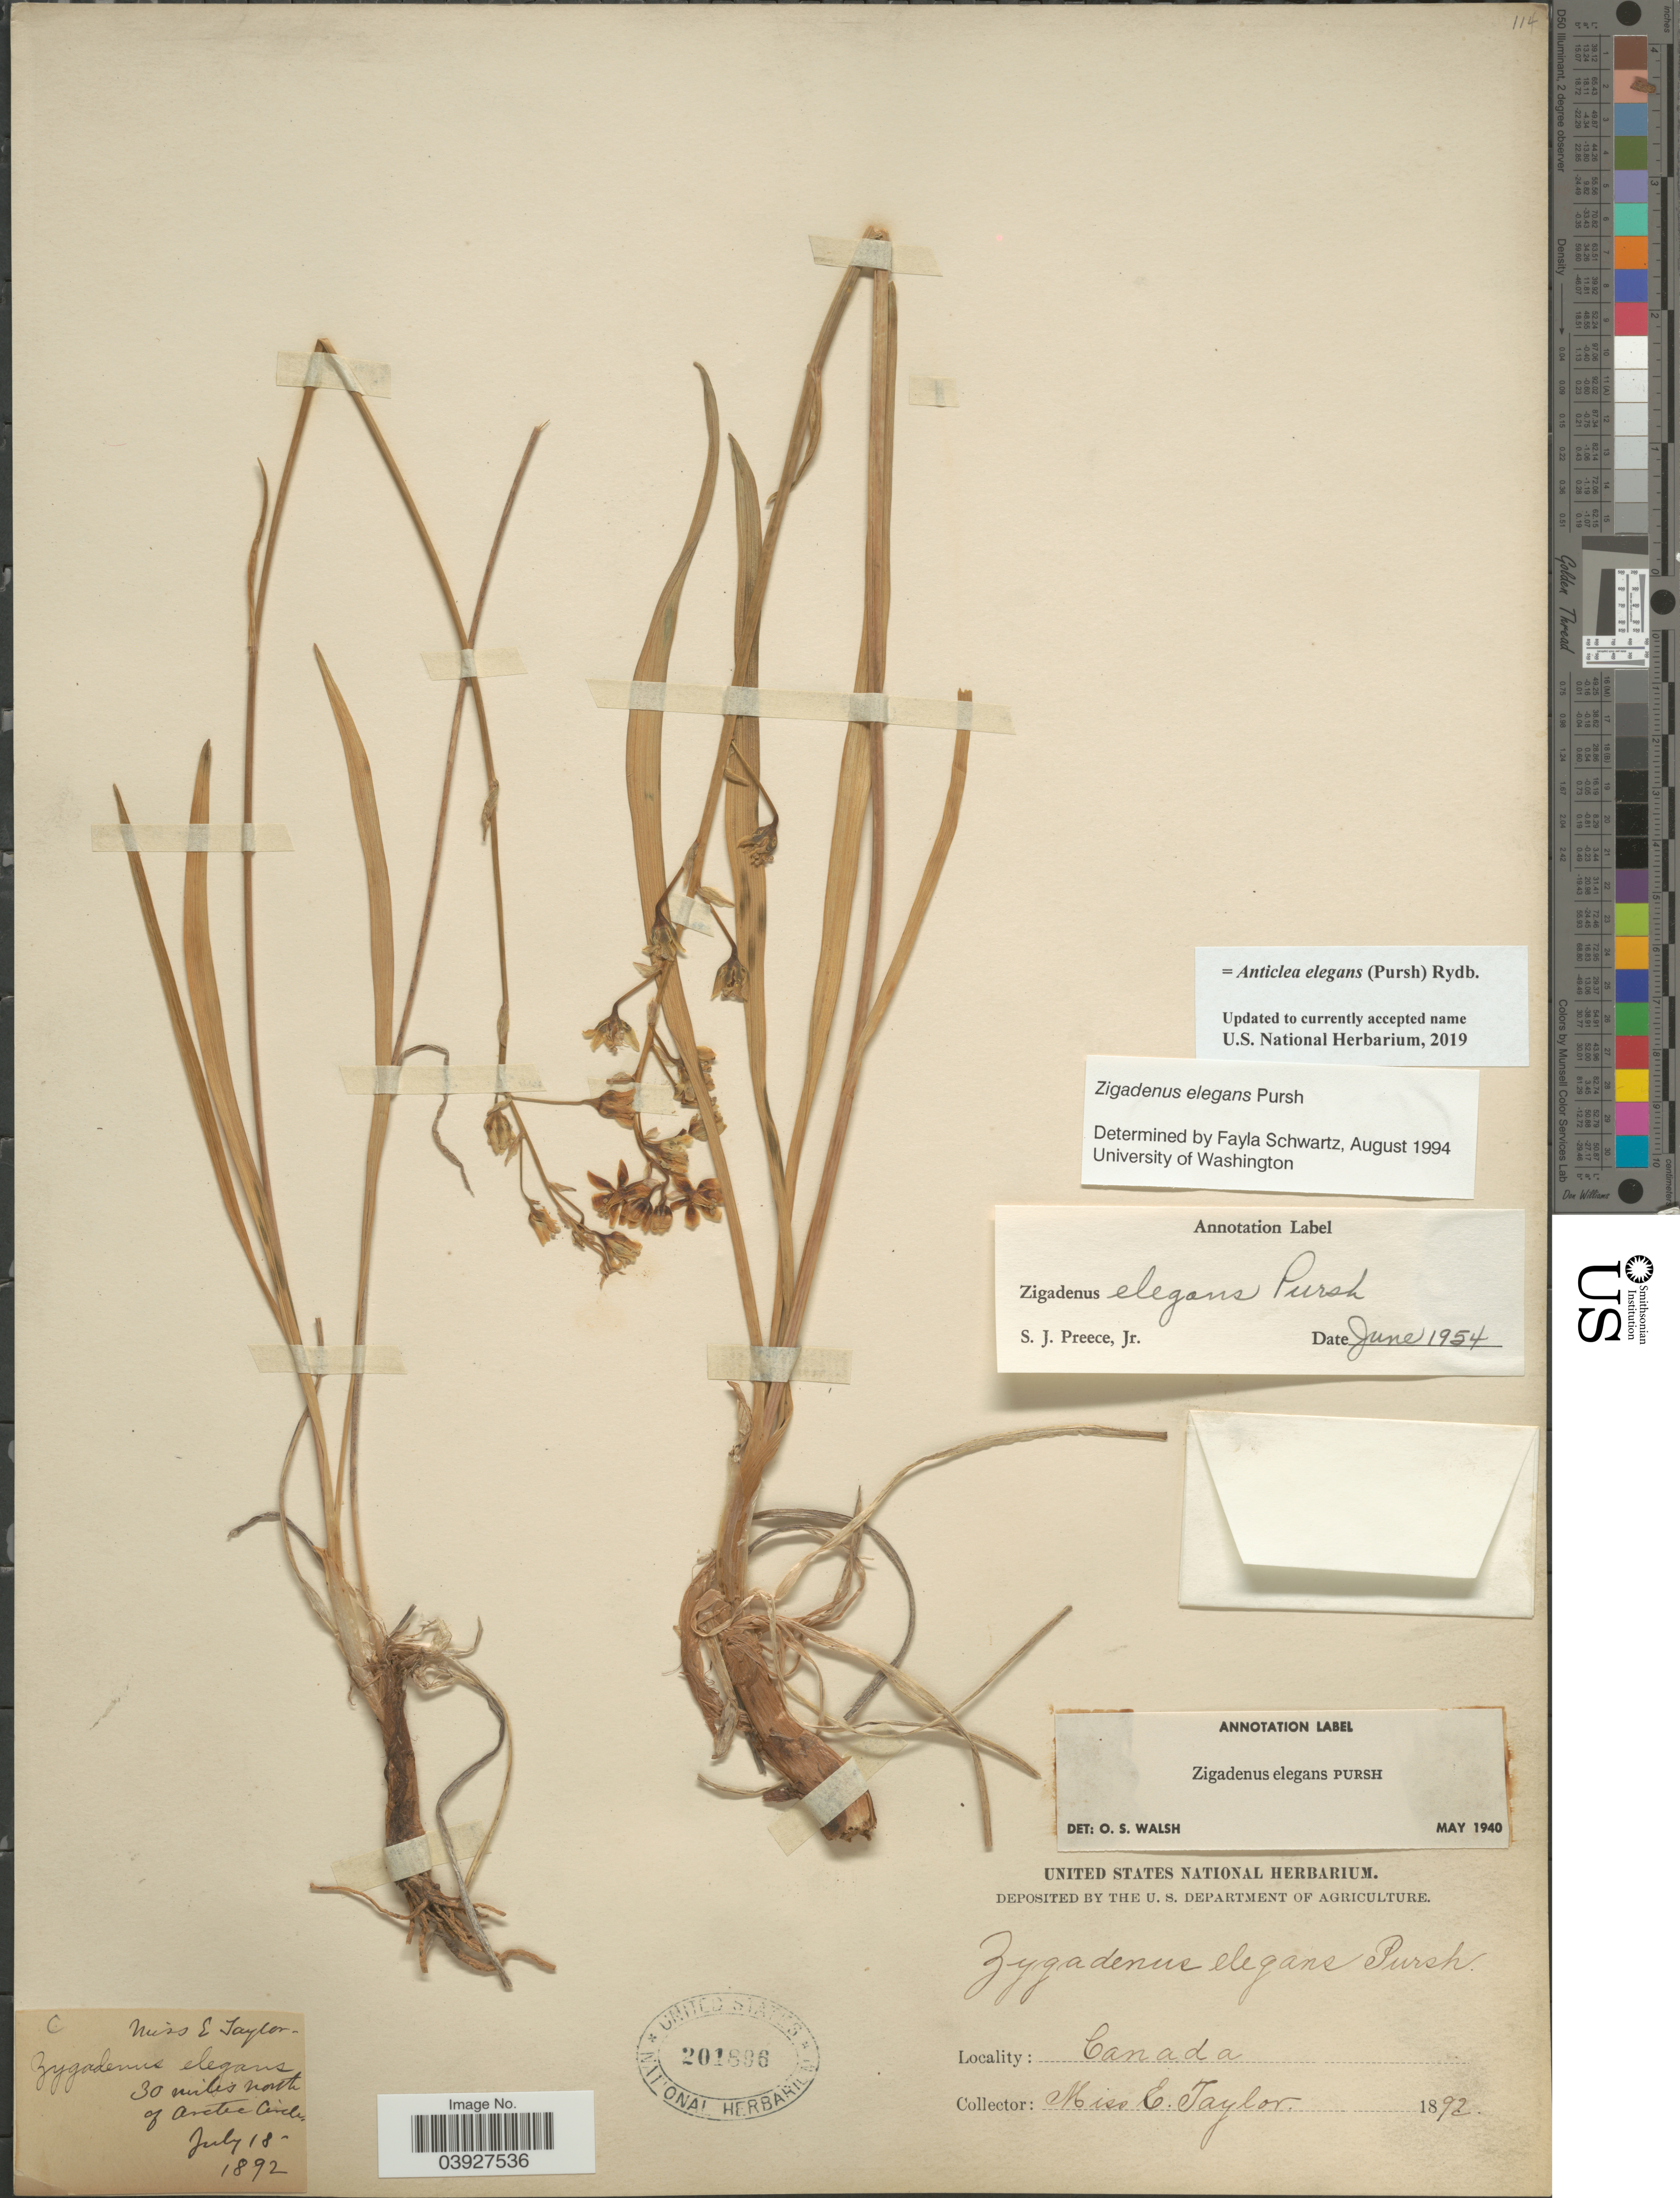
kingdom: Plantae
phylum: Tracheophyta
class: Liliopsida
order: Liliales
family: Melanthiaceae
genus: Anticlea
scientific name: Anticlea elegans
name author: (Pursh) Rydb.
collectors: E. Taylor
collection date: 1892-07-18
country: Canada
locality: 30 miles north of Arctic Circle.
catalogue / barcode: US 201896